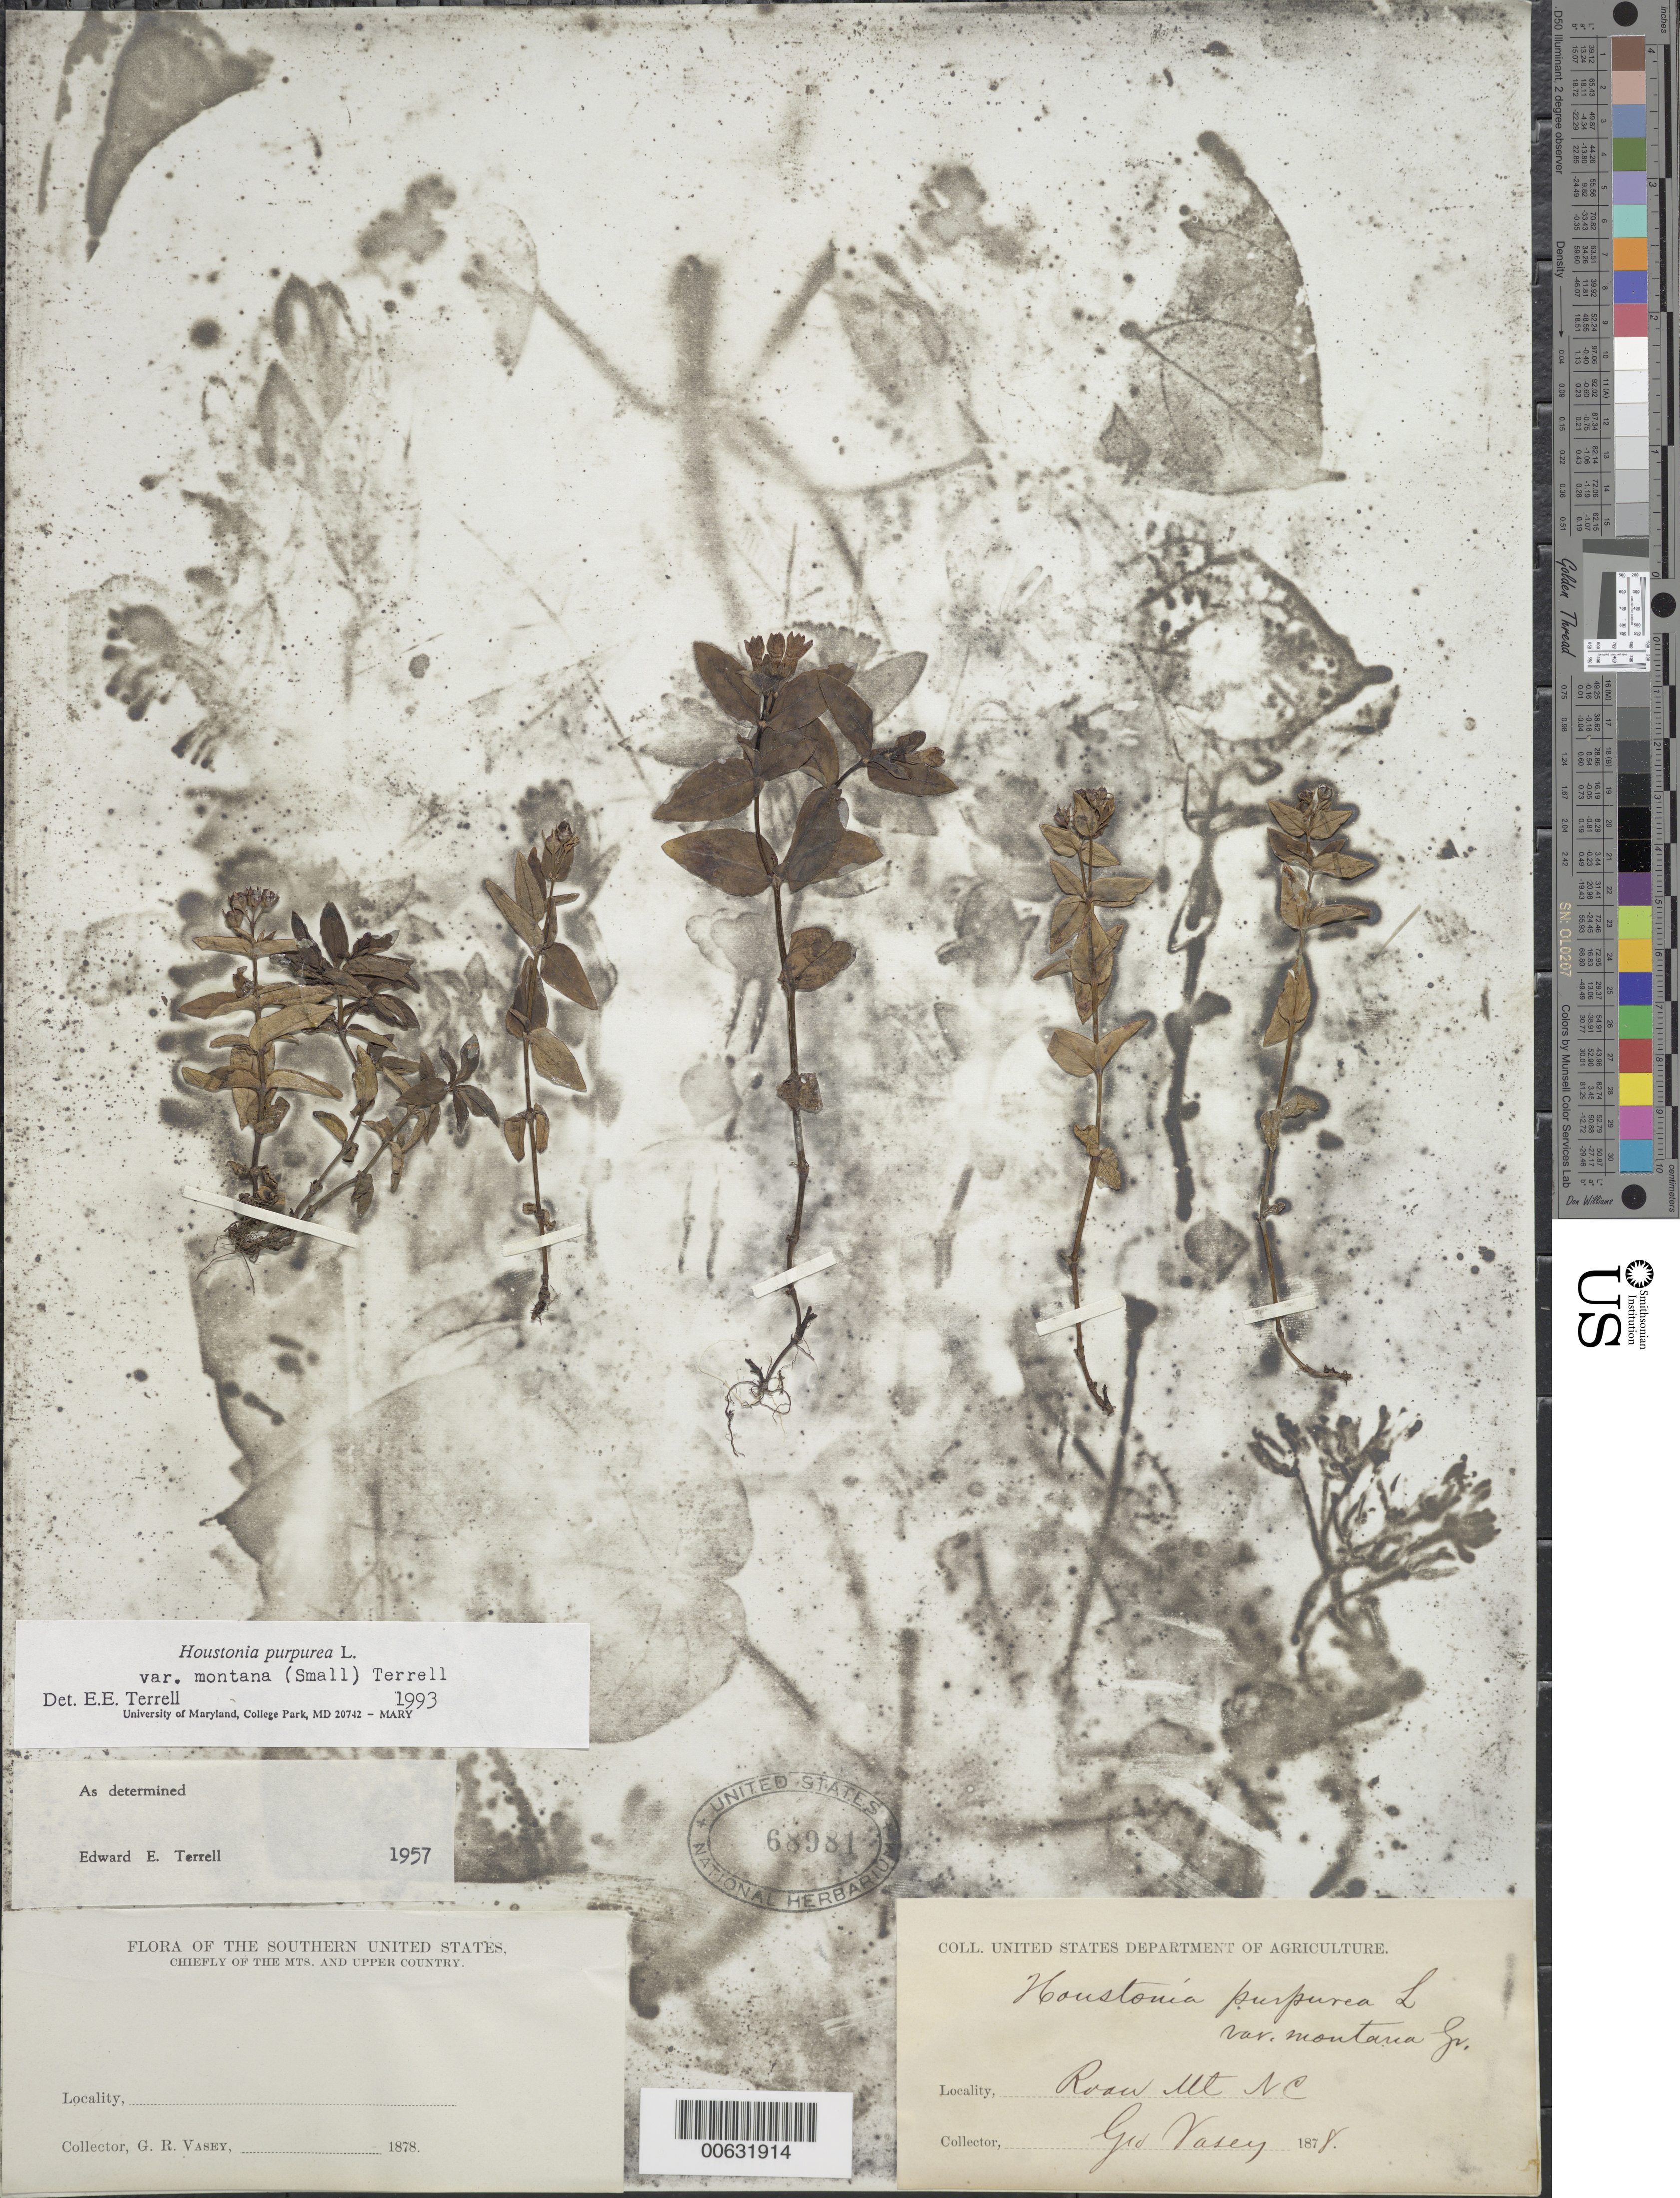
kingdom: Plantae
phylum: Tracheophyta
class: Magnoliopsida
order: Gentianales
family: Rubiaceae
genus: Houstonia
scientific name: Houstonia purpurea var. montana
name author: (Small) Terrell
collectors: G. Vasey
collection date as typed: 1878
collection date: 1878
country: United States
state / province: North Carolina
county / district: Mitchell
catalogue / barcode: US 68981